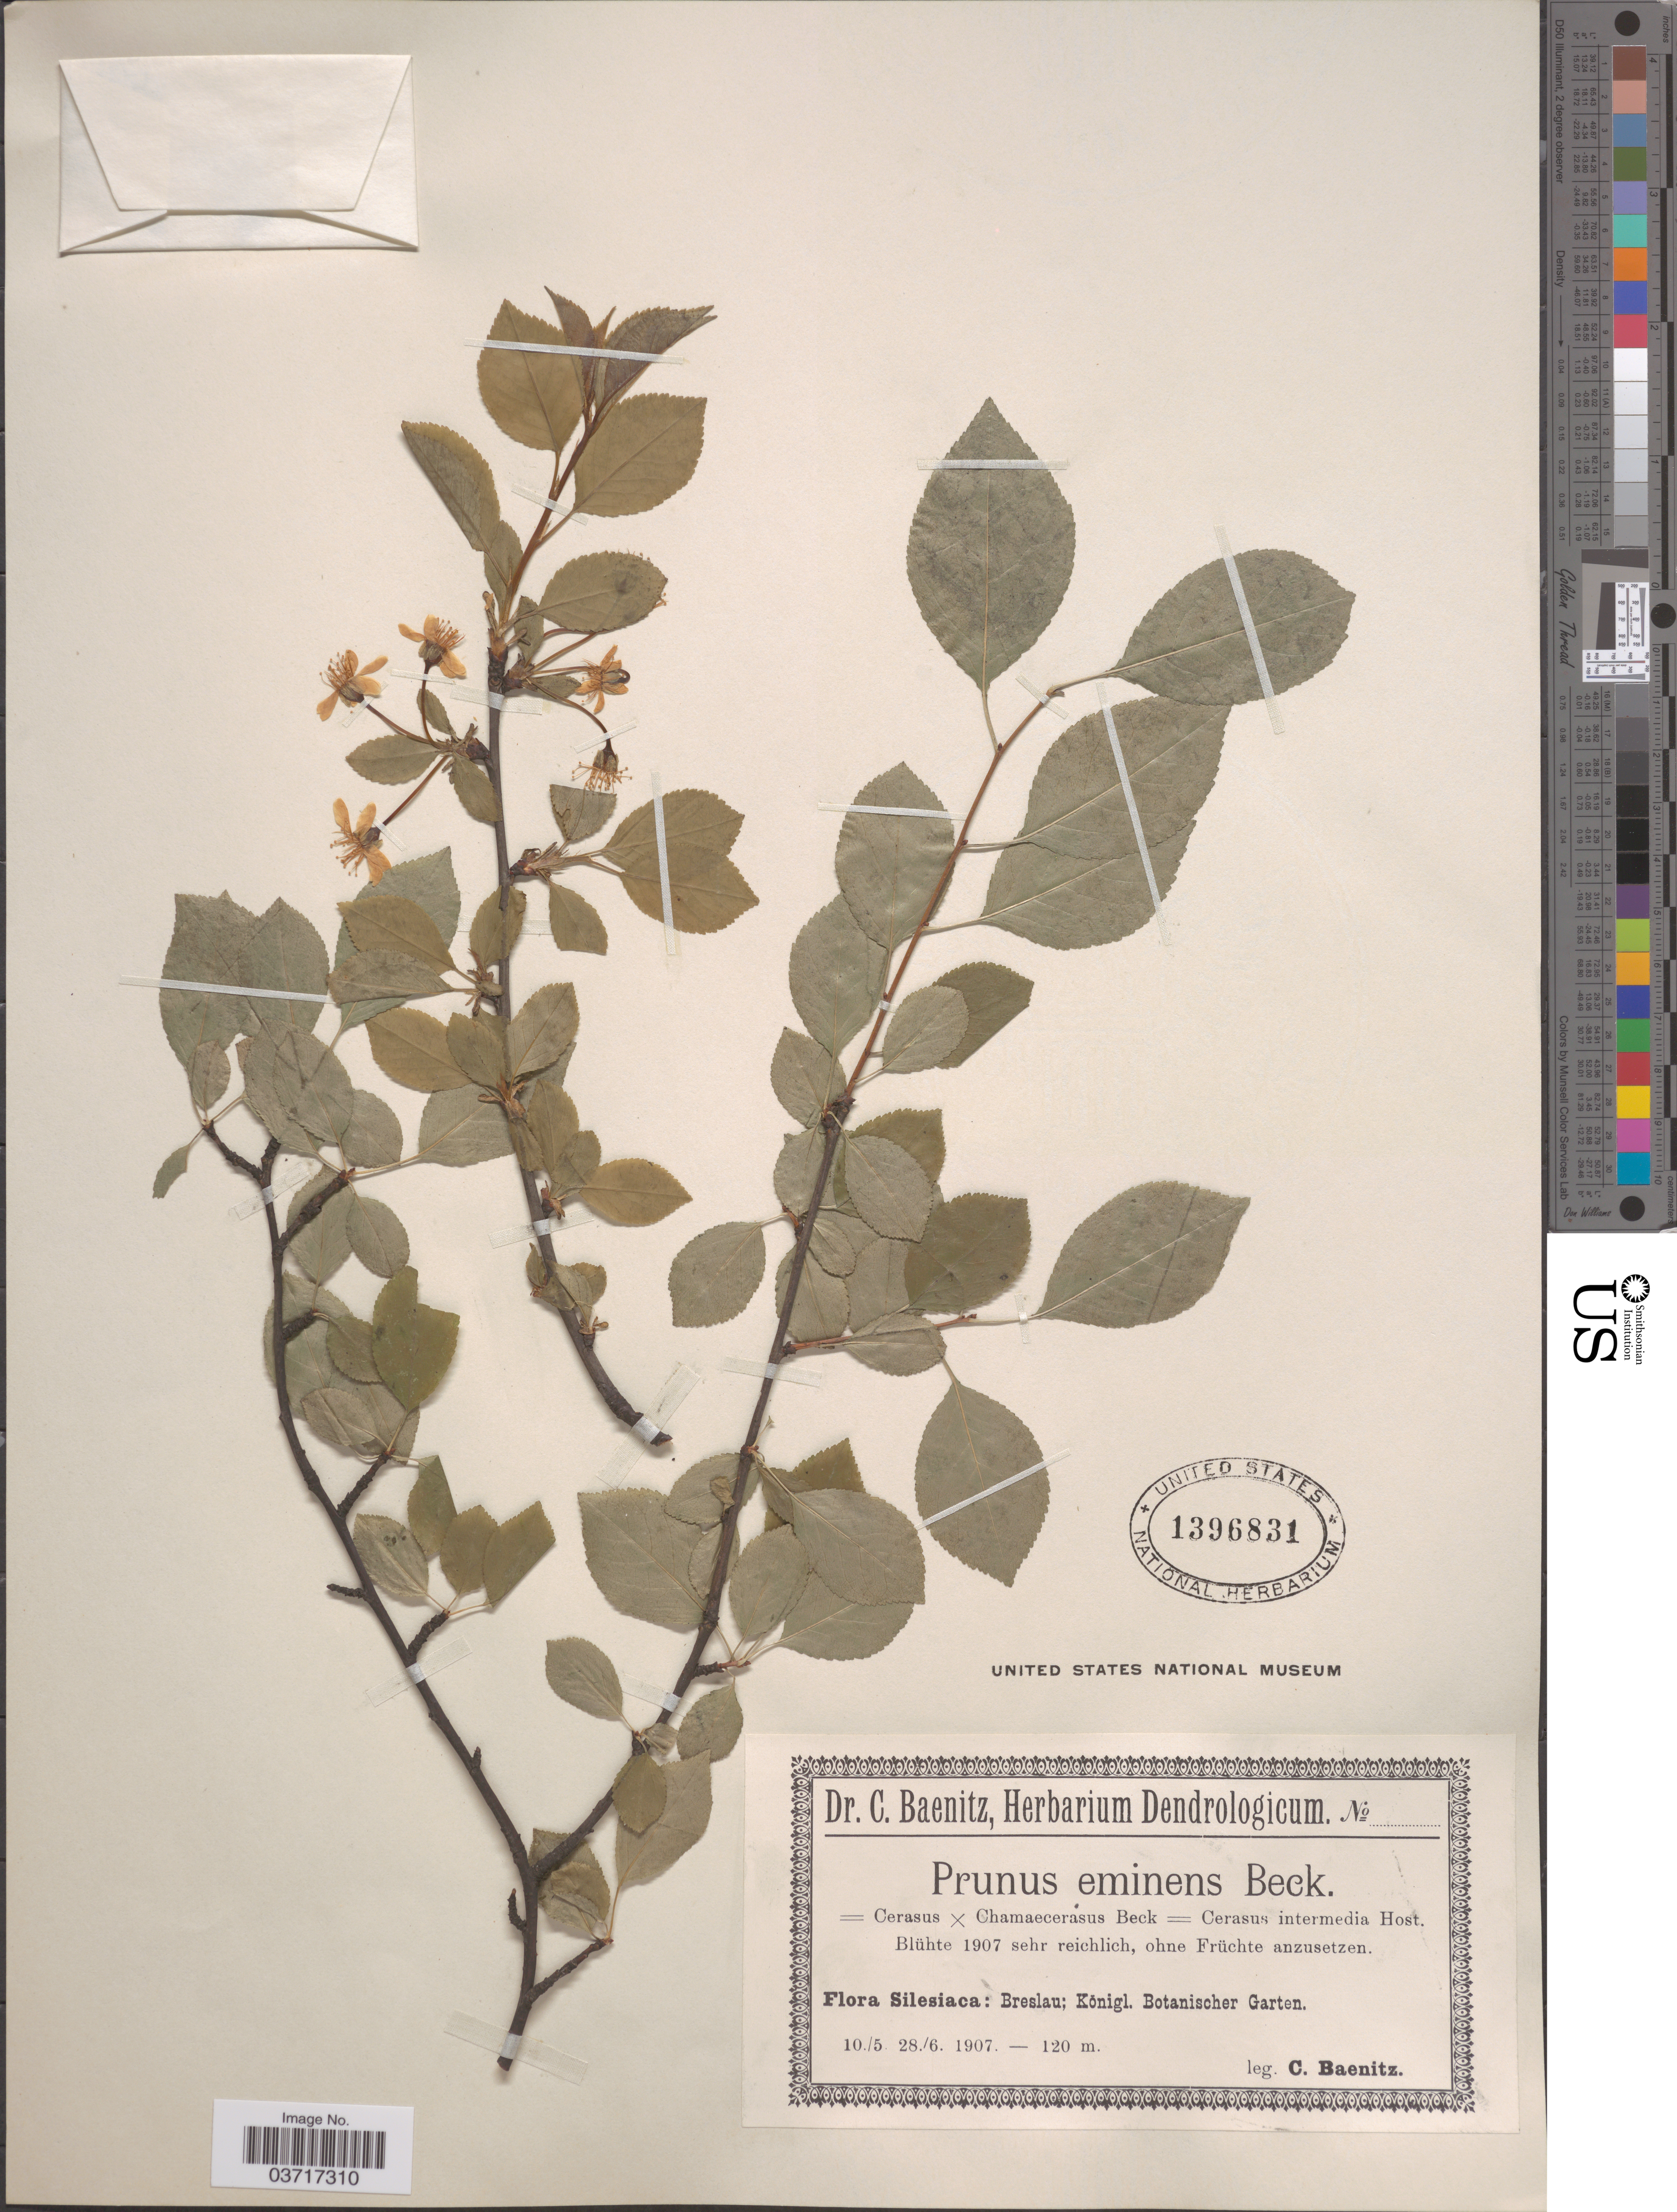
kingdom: Plantae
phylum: Tracheophyta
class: Magnoliopsida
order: Rosales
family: Rosaceae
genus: Prunus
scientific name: Prunus x eminens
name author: Beck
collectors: C. G. Baenitz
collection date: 1907-05-10/1907-06-28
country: Poland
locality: Silesiaca: Breslau; Königl. Botanischer Garten.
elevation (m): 120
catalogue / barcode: US 1396831